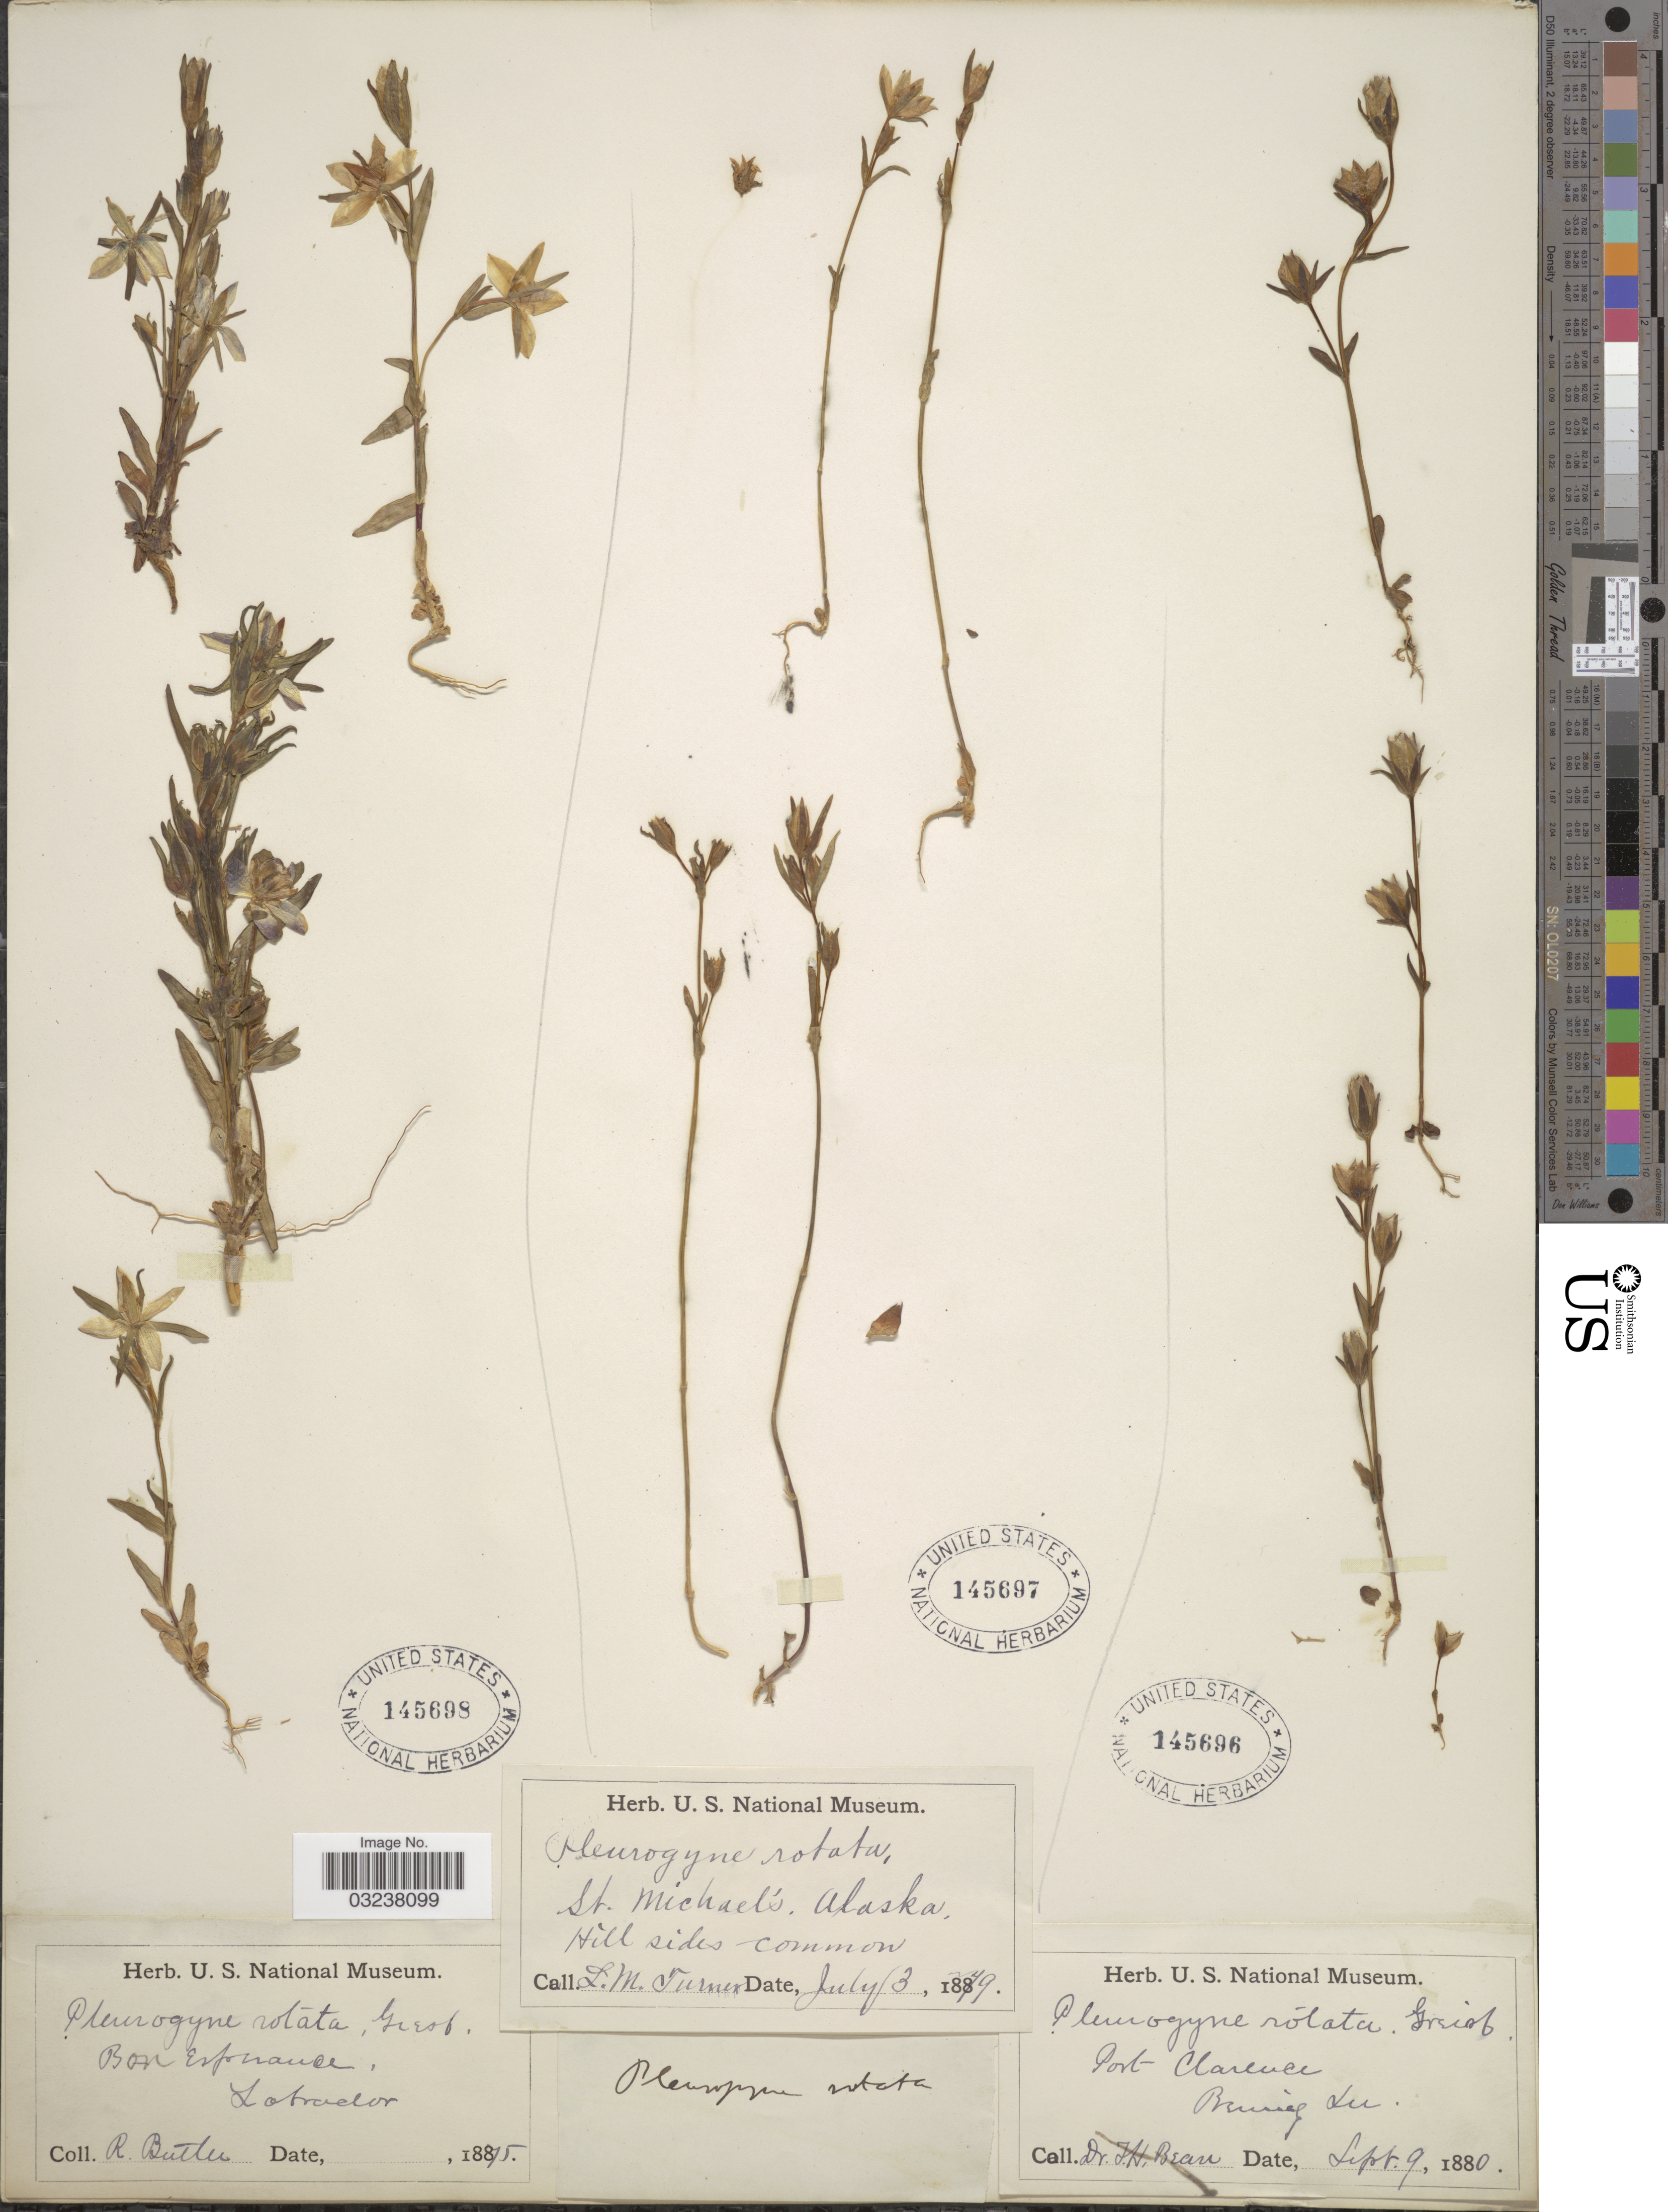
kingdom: Plantae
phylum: Tracheophyta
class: Magnoliopsida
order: Gentianales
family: Gentianaceae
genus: Lomatogonium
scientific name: Lomatogonium rotatum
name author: (L.) Fr.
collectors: L. M. Turner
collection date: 1849-07-03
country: United States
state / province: Alaska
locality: St. Michael's.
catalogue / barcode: US 145697